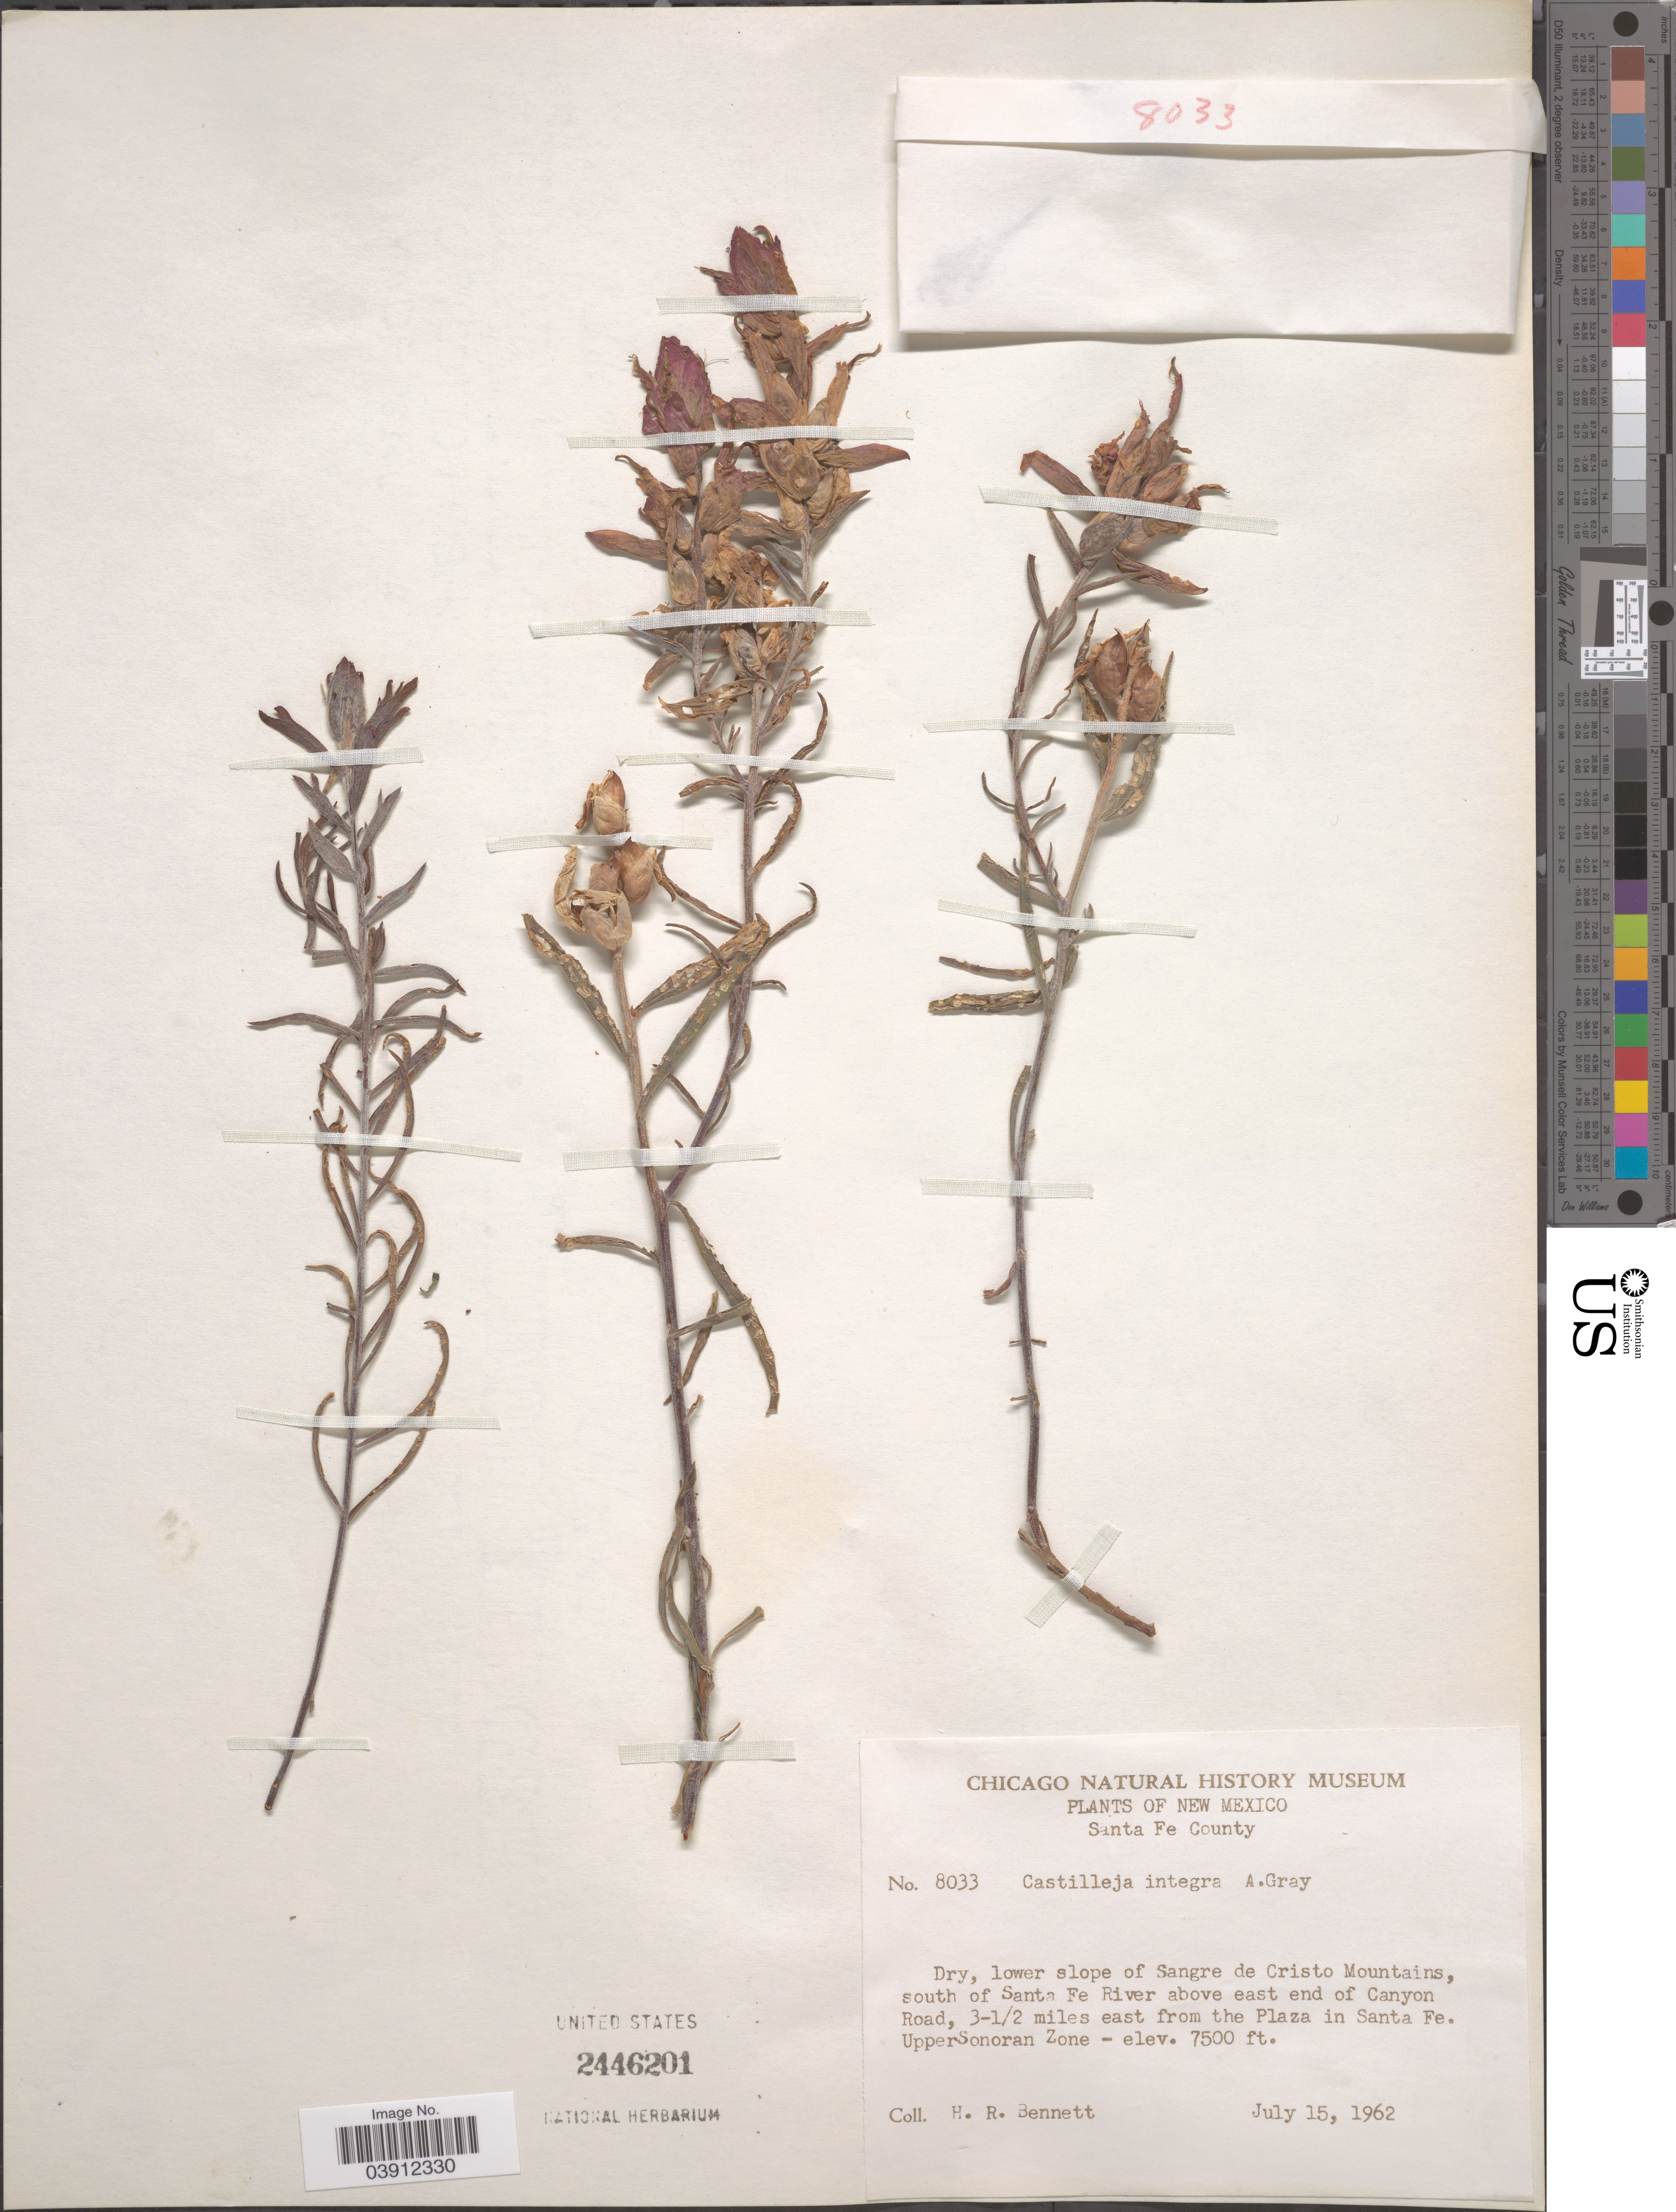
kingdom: Plantae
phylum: Tracheophyta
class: Magnoliopsida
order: Lamiales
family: Orobanchaceae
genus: Castilleja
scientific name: Castilleja integra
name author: A. Gray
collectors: H. R. Bennett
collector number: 8033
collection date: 1962-07-15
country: United States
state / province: New Mexico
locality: Santa Fe County. Dry, lower slope of Sangre de Cristo Mountains, south of Santa Fe River above east end of Canyon Road, 3-1/2 miles east from the Plaza in Santa Fe. Upper Sonoran Zone.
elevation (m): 2286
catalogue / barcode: US 2446201